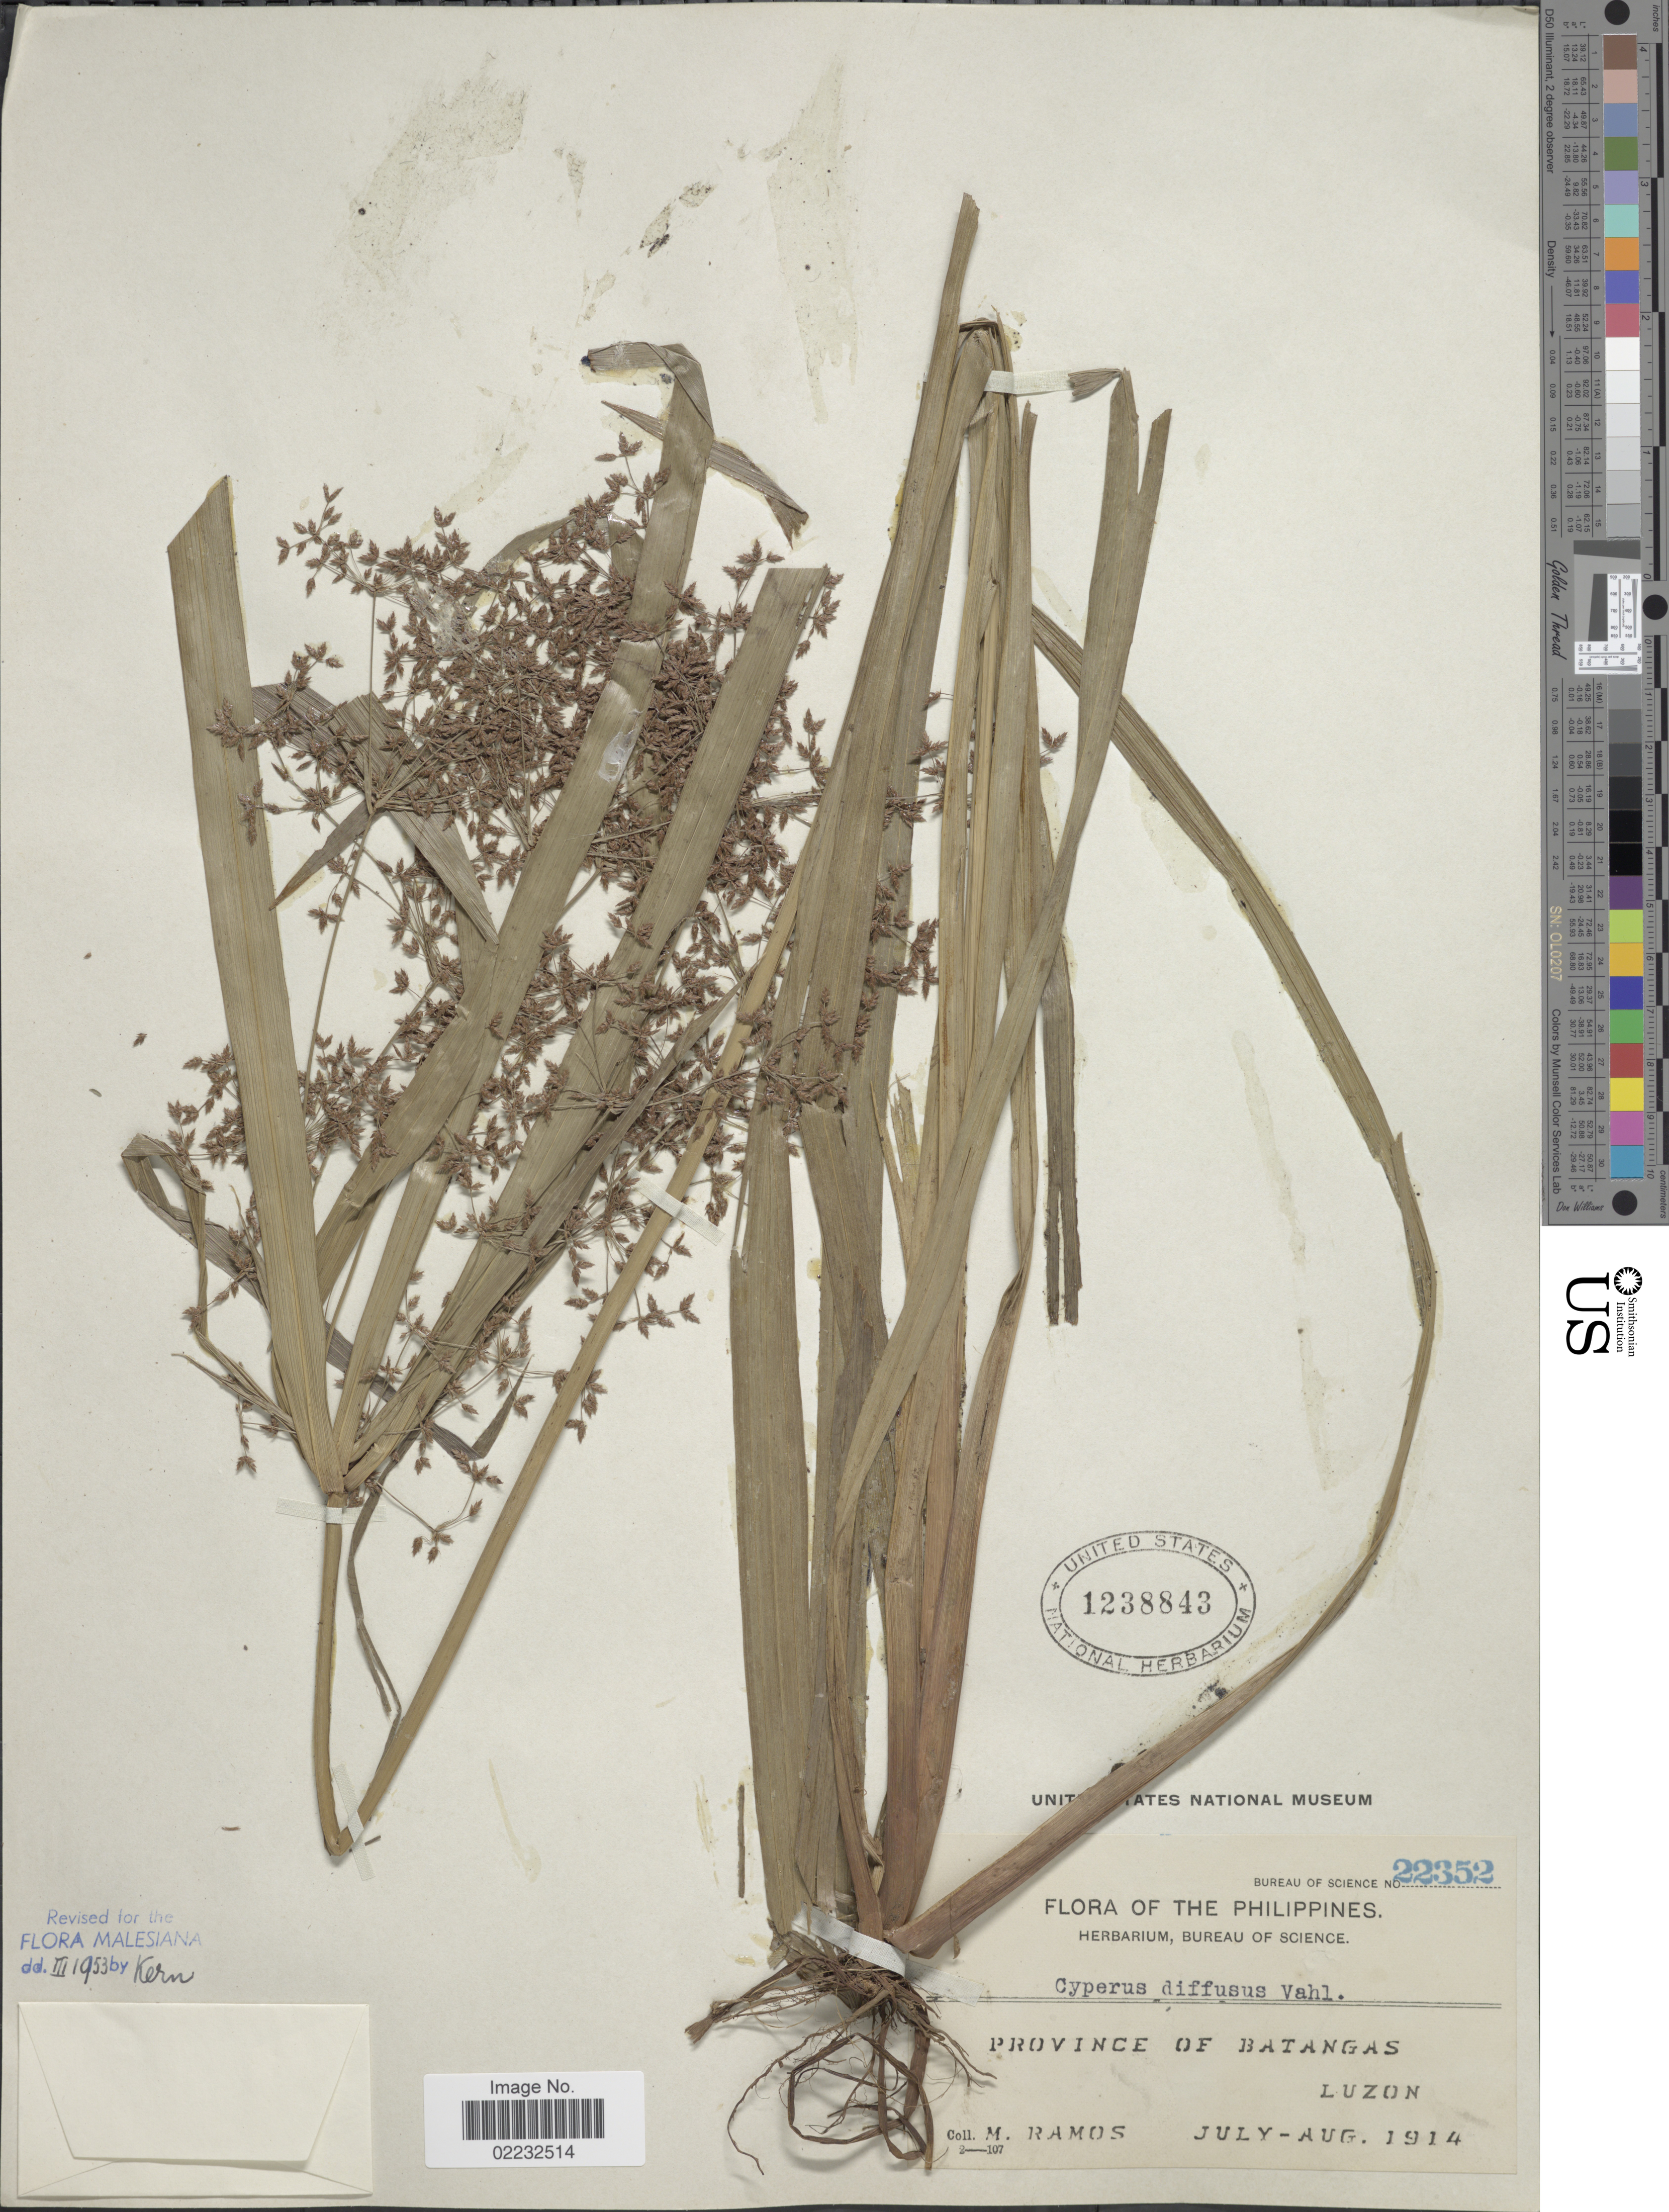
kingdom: Plantae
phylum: Tracheophyta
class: Liliopsida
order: Poales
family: Cyperaceae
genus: Cyperus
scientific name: Cyperus diffusus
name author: Vahl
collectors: M. Ramos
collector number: Bureau of Science 22352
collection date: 1914-07/1914-08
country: Philippines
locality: Province of Batangas, Luzon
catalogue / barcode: US 1238843